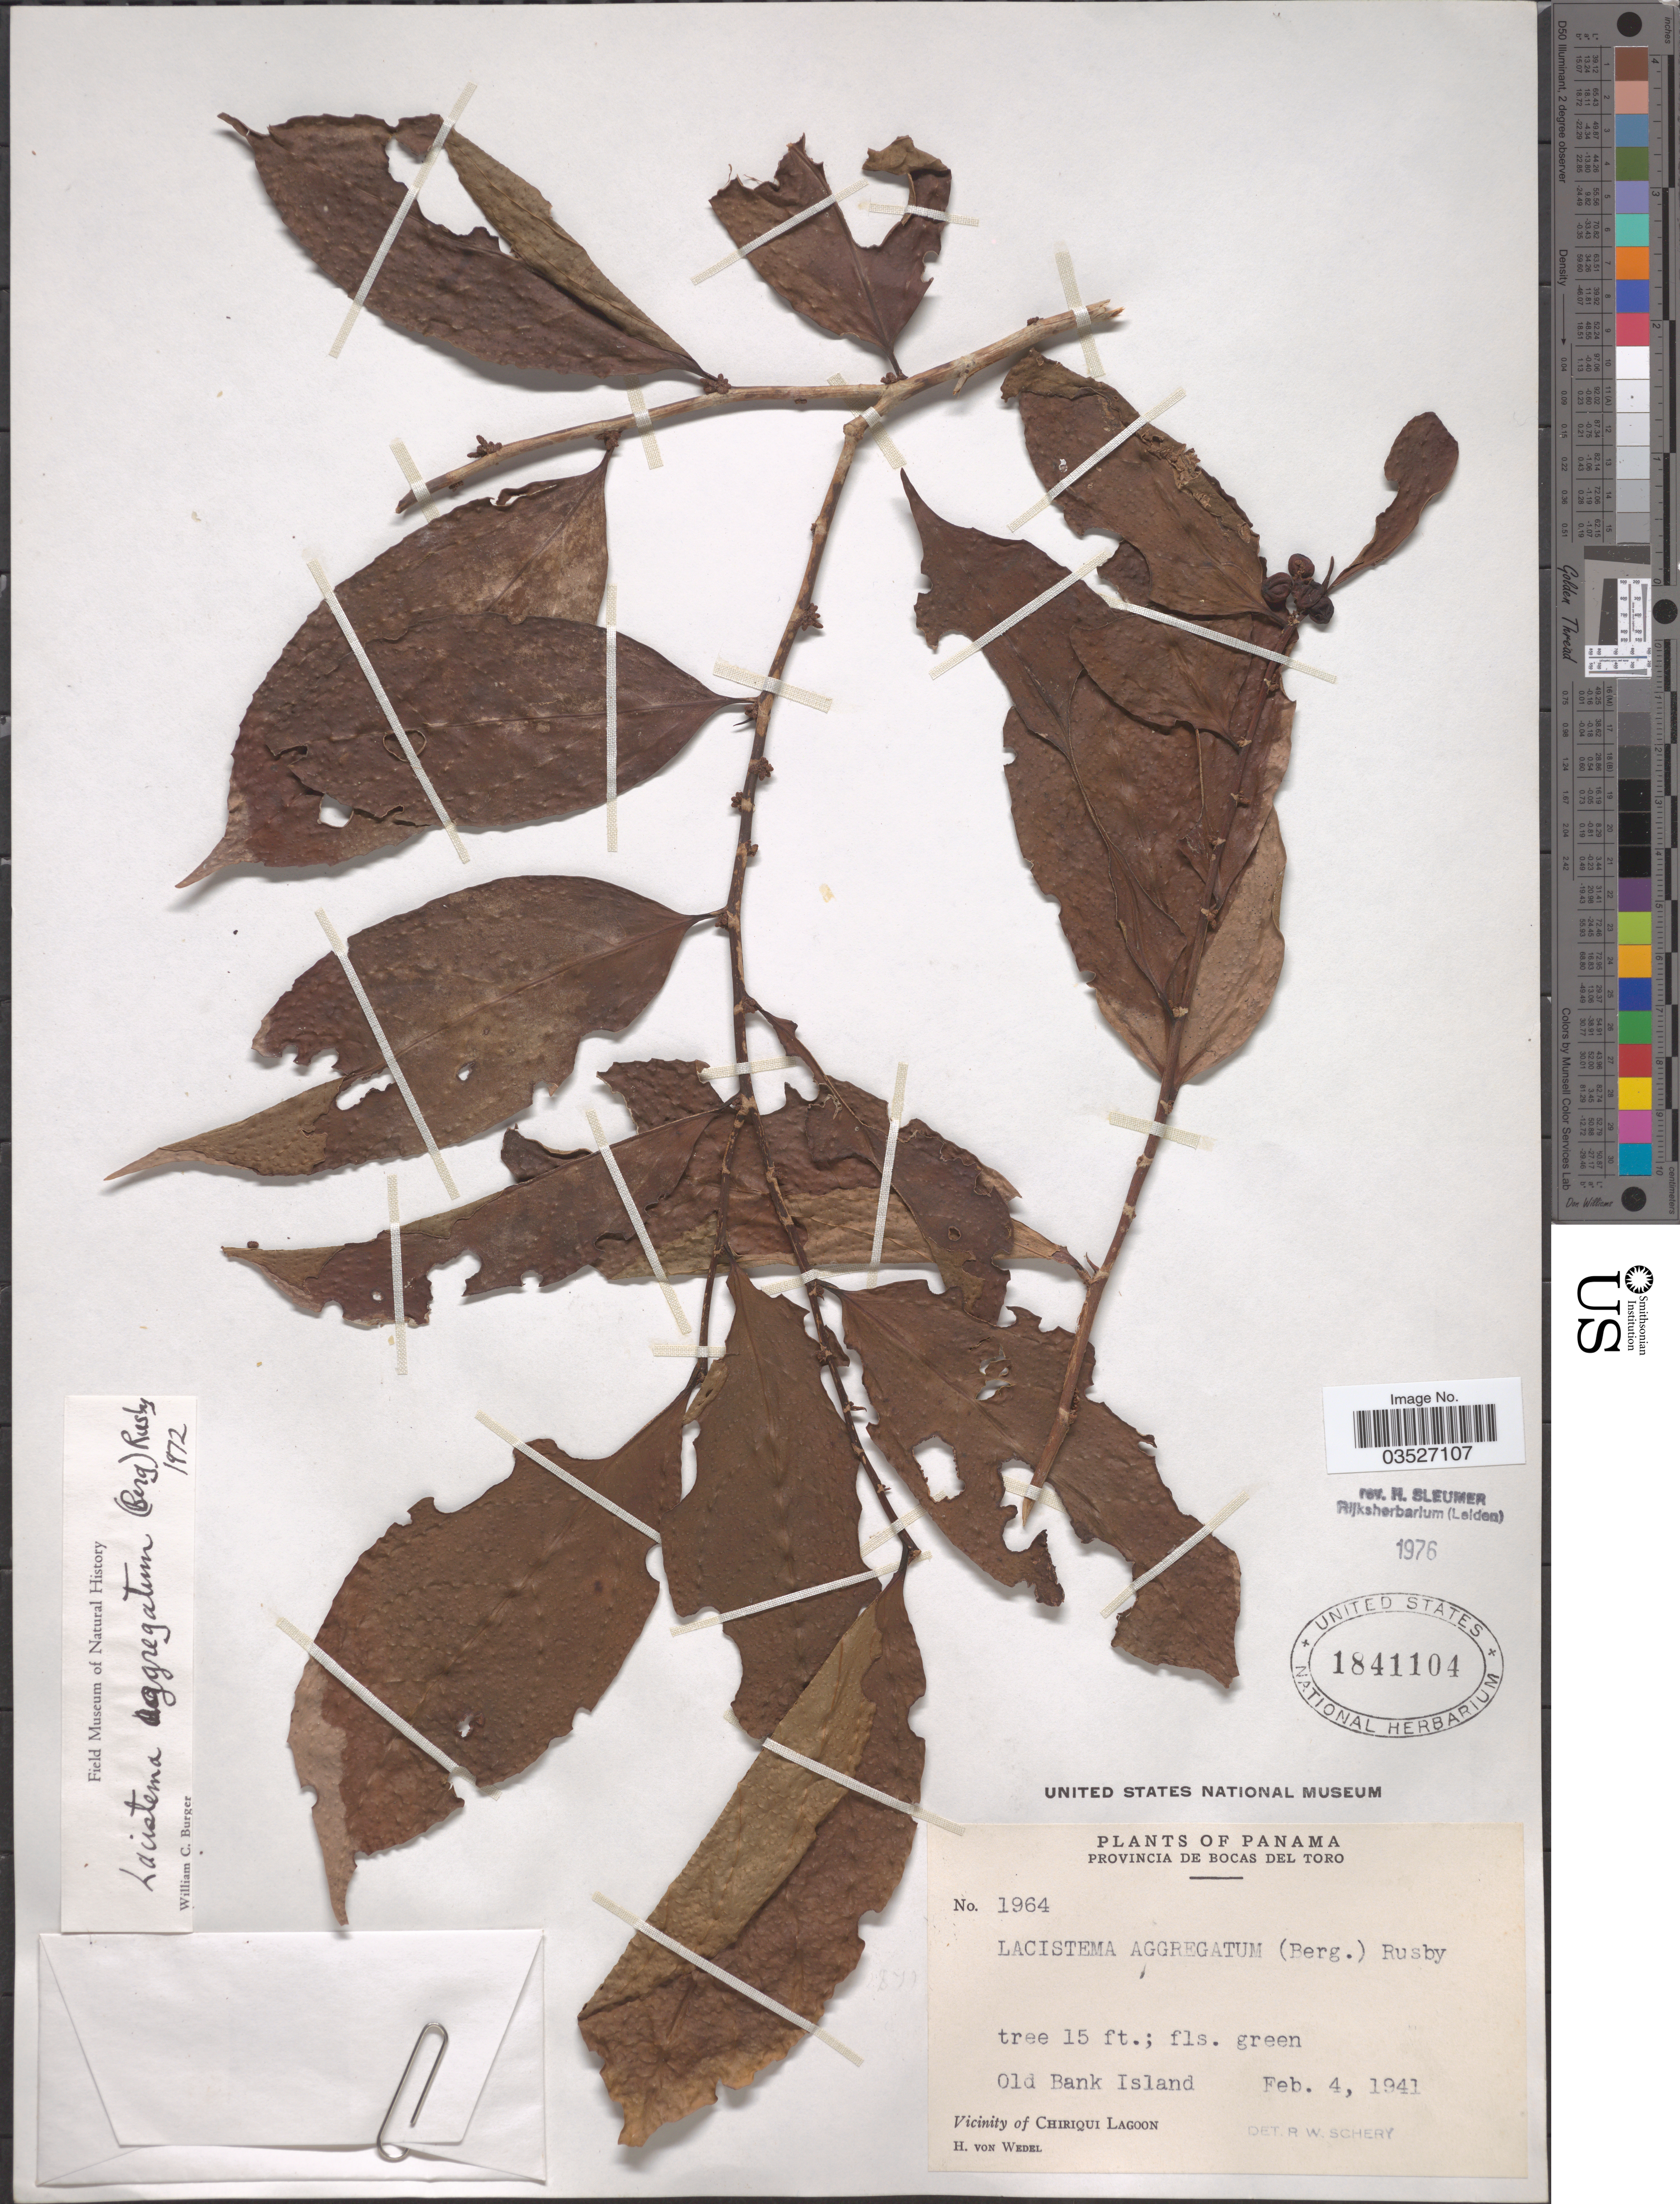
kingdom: Plantae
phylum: Tracheophyta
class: Magnoliopsida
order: Malpighiales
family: Lacistemataceae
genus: Lacistema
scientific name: Lacistema aggregatum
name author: (P.J. Bergius) Rusby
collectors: H. von Wedel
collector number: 1964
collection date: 1941-02-04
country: Panama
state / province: Bocas del Toro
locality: Old Bank Island. Vicinity of Chiriqui Lagoon.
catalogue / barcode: US 1841104